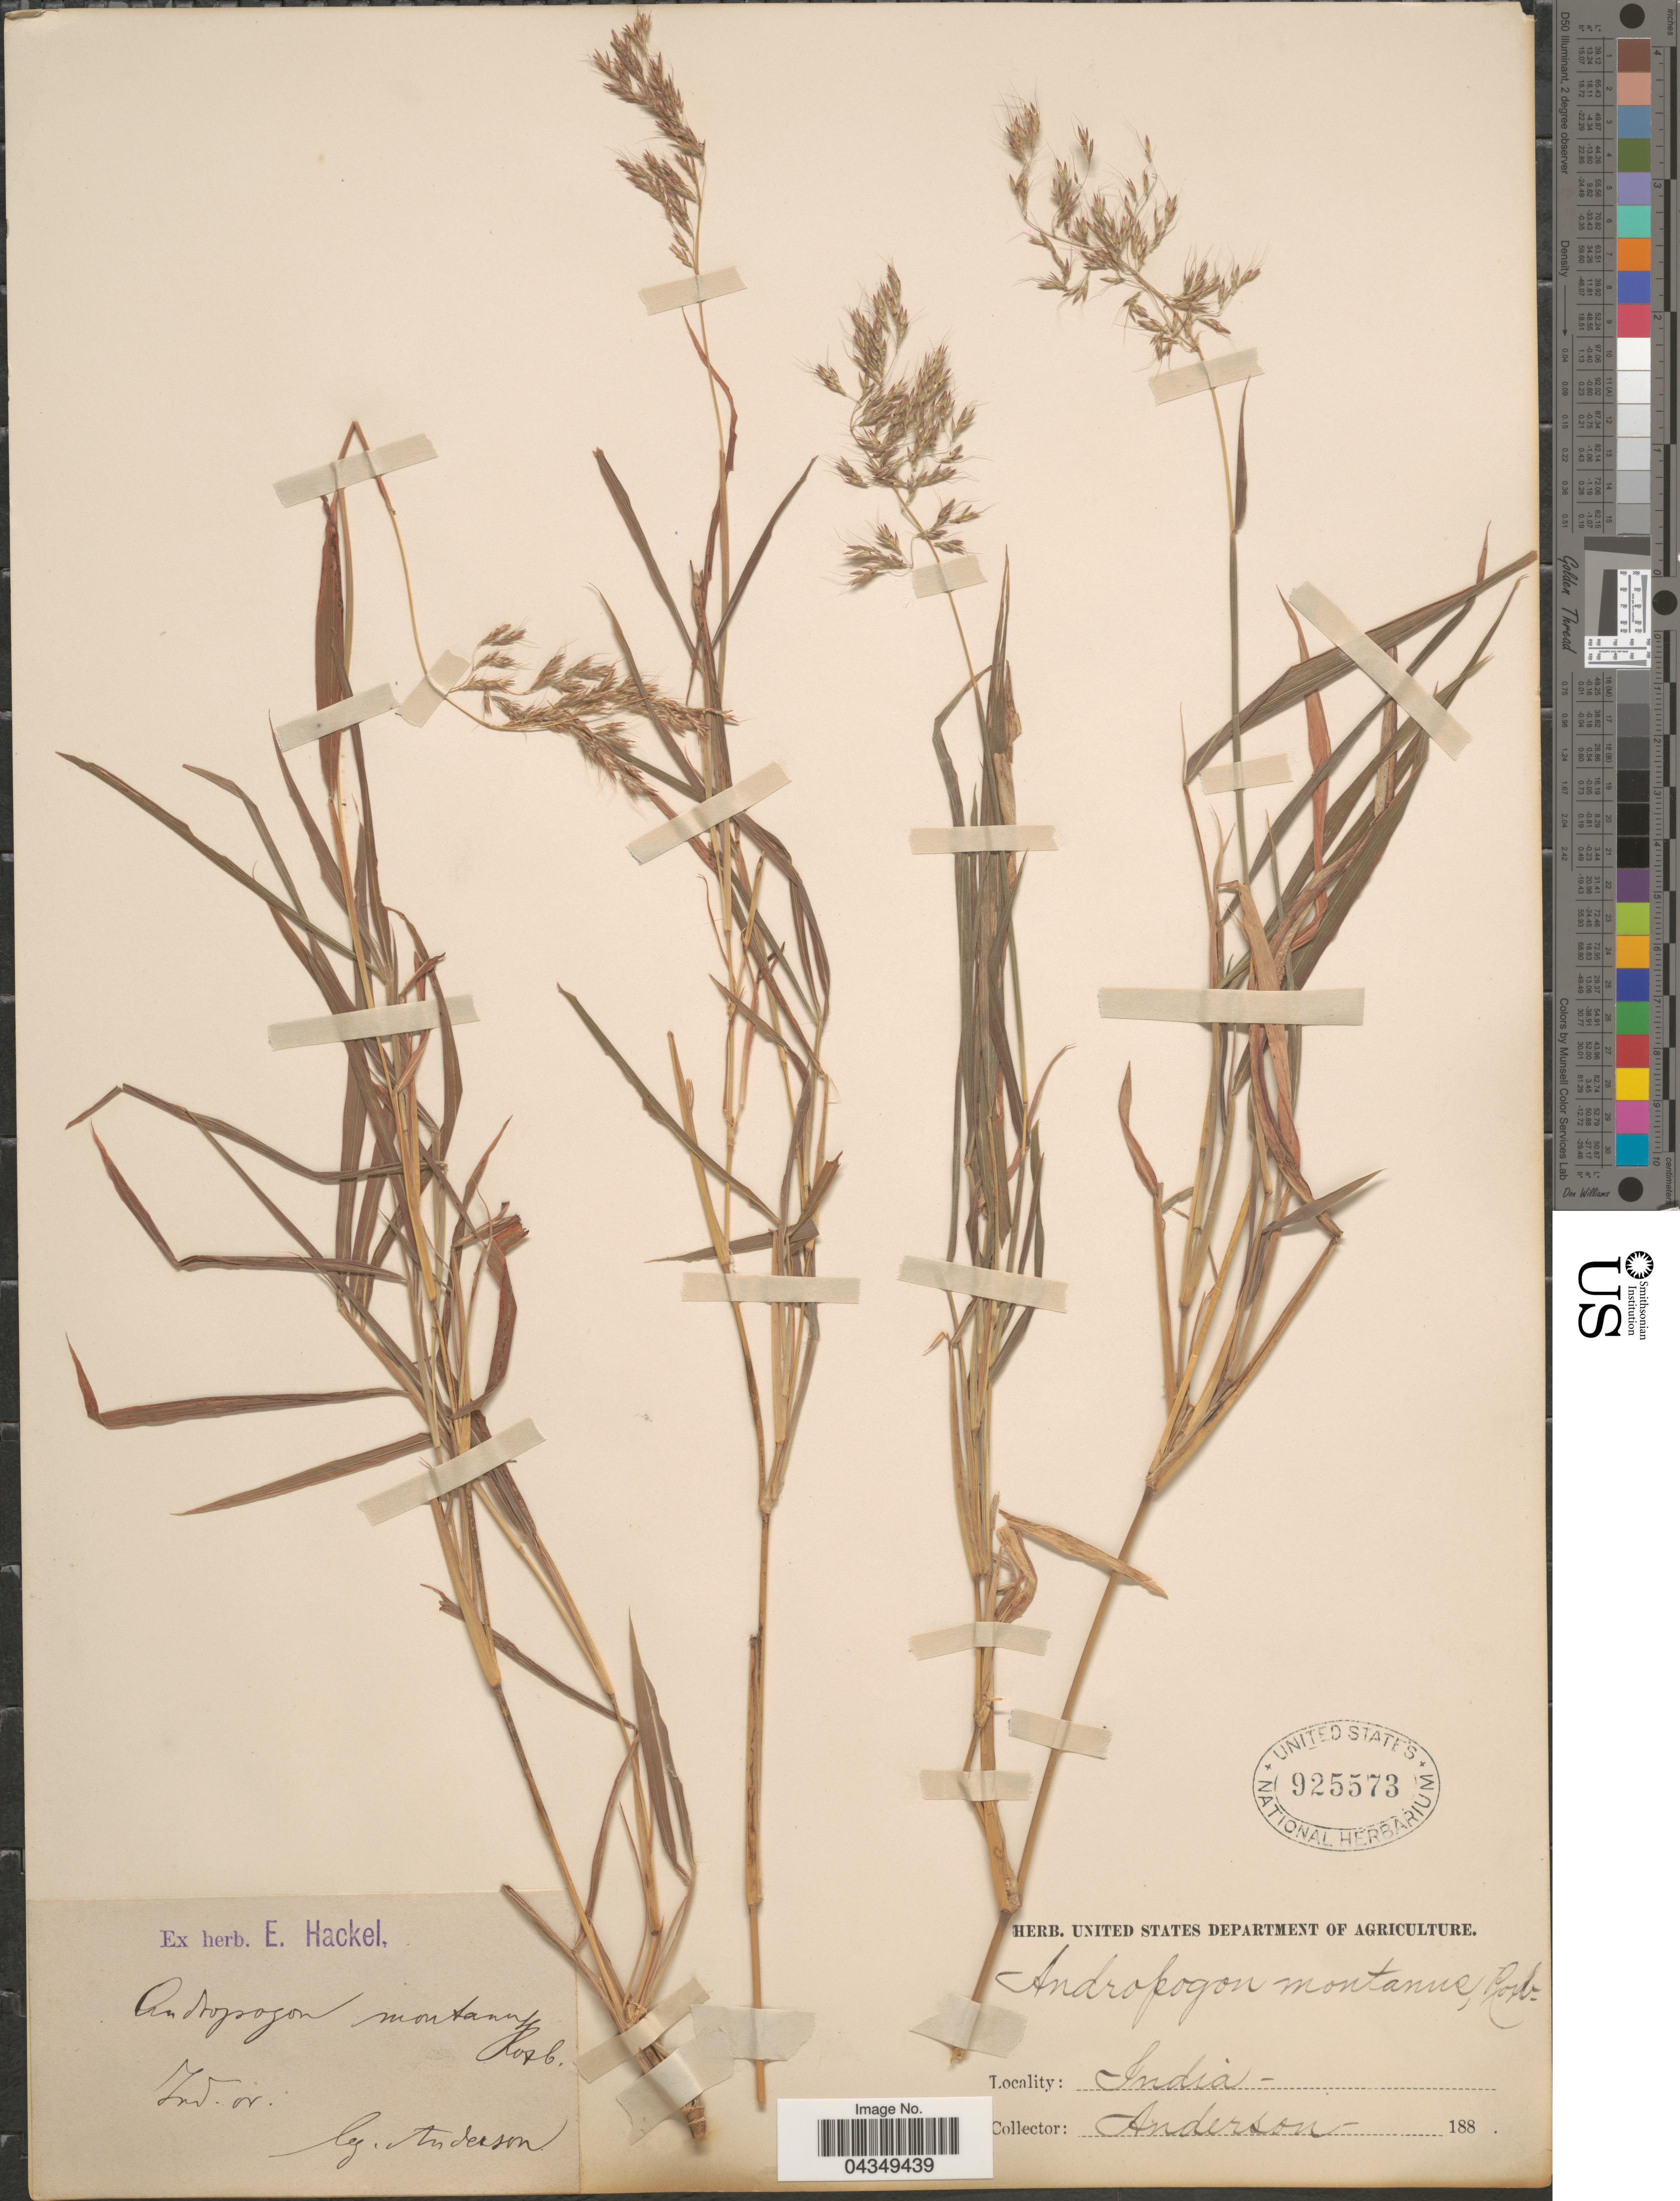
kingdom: Plantae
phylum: Tracheophyta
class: Liliopsida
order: Poales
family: Poaceae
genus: Capillipedium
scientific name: Capillipedium assimile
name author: (Steud.) A. Camus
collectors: -- Anderson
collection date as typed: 188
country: India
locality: Ind. or.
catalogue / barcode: US 925573